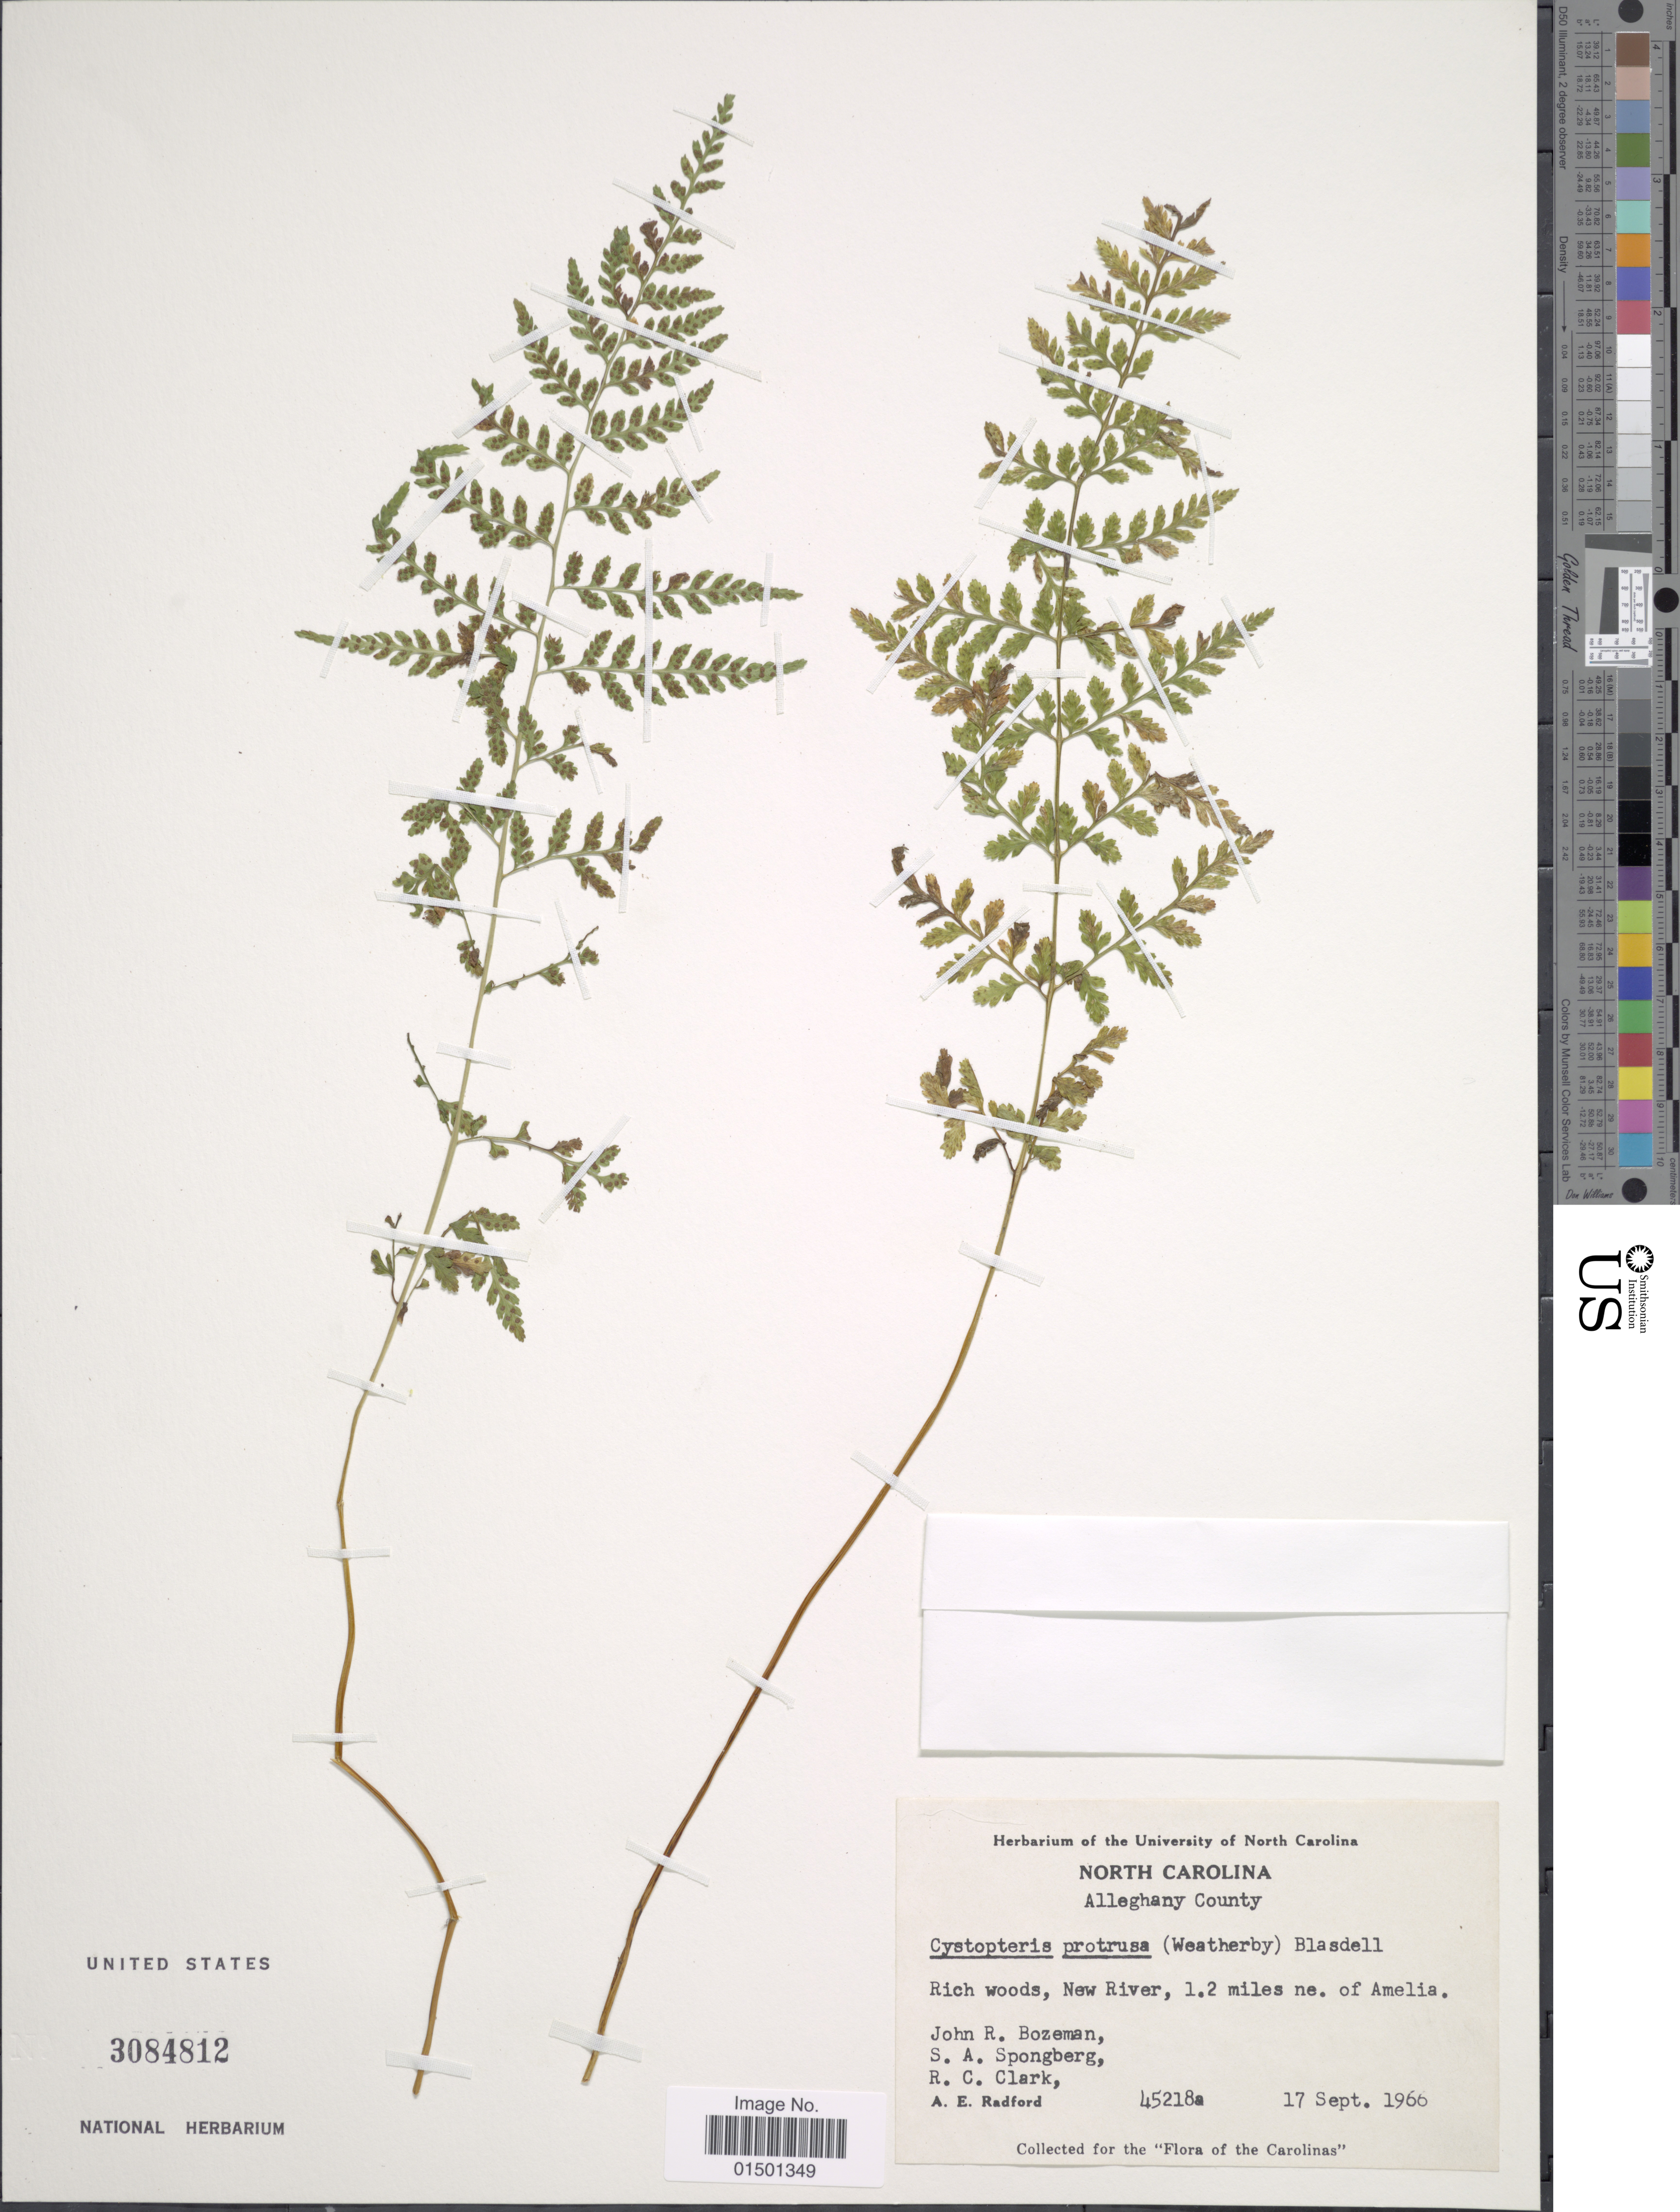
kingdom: Plantae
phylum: Tracheophyta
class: Polypodiopsida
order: Polypodiales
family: Cystopteridaceae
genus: Cystopteris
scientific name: Cystopteris diaphana x C. protrusa (Weath.) Blasdell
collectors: J. R. Bozeman, S. A.Spongberg, R. C. Clark & A. E. Radford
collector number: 45218a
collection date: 1966-09-17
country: United States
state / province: North Carolina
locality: Alleghany County, Rich woods, New River, 1.2 miles ne. of Amelia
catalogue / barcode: US 3084812